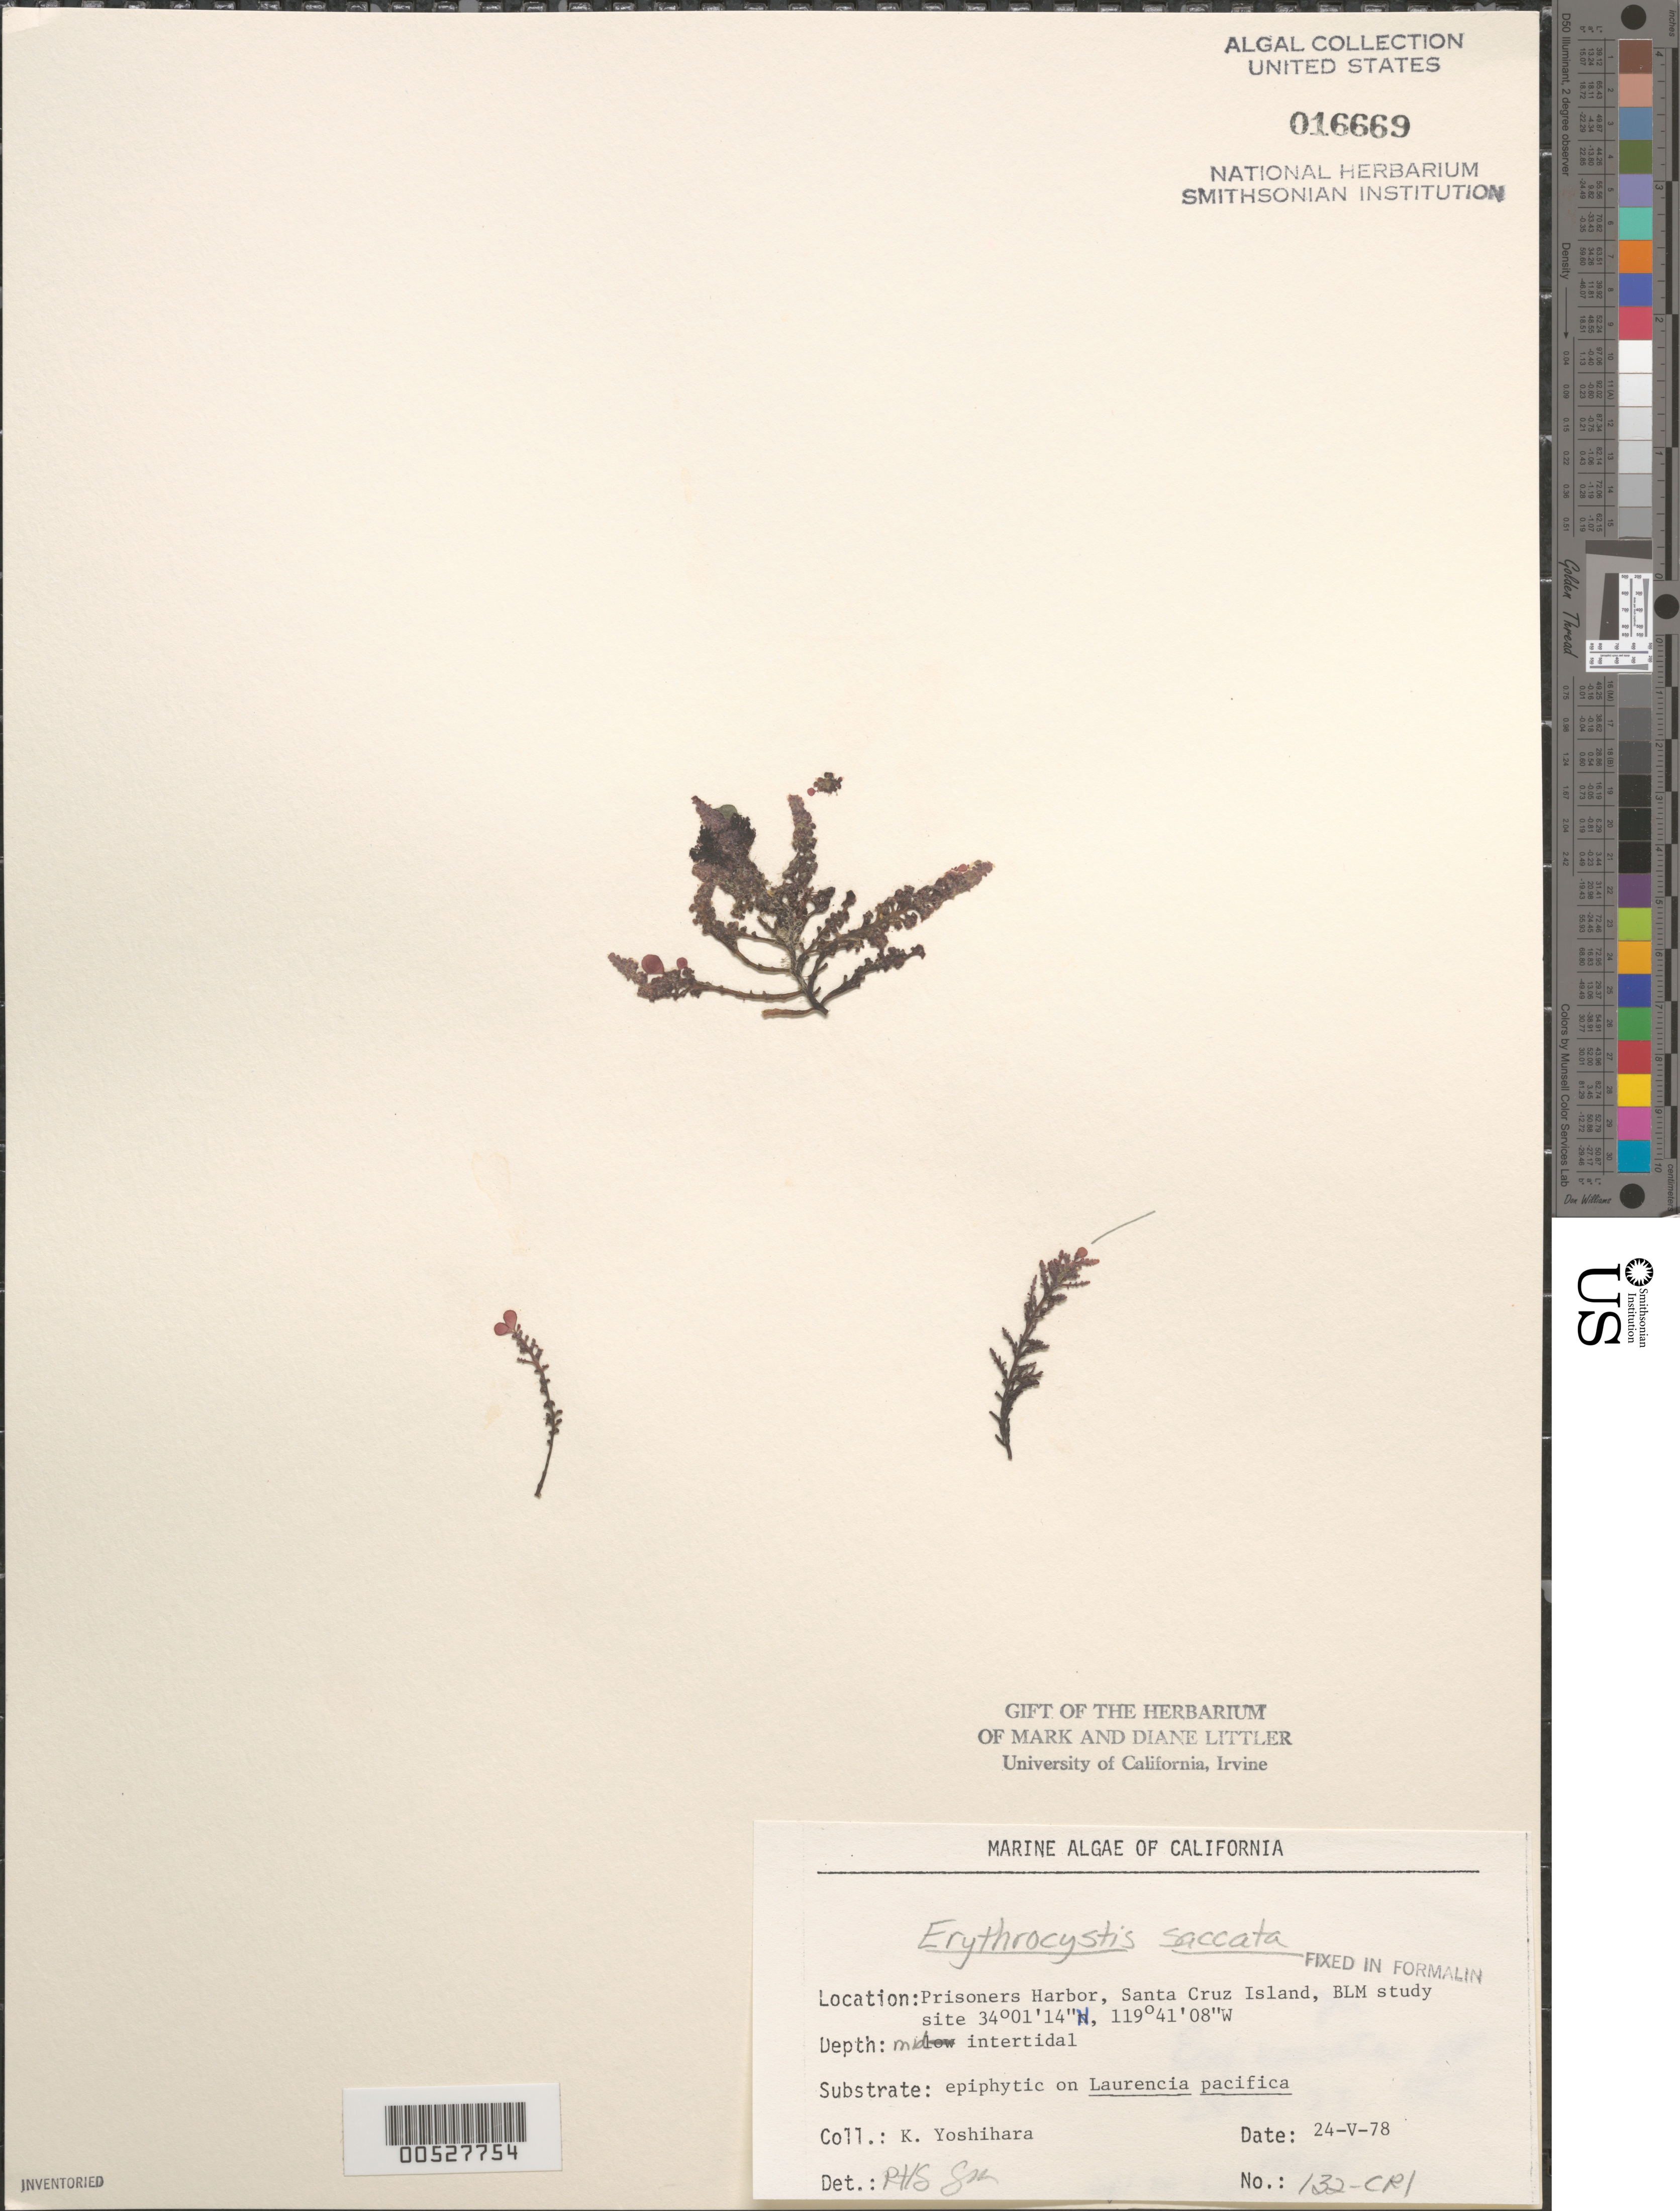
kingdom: Plantae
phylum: Rhodophyta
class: Florideophyceae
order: Ceramiales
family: Rhodomelaceae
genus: Erythrocystis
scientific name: Erythrocystis saccata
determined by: Sims, Robert H.; Murray, S. N.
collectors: K. Yoshihara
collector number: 132-cri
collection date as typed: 24 May 1978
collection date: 1978-05-24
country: United States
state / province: California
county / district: Santa Barbara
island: Santa Cruz Island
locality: Prisoners Harbor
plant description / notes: BLM-SOCALBIGHT Rocky Intertidal Survey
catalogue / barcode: US 16669